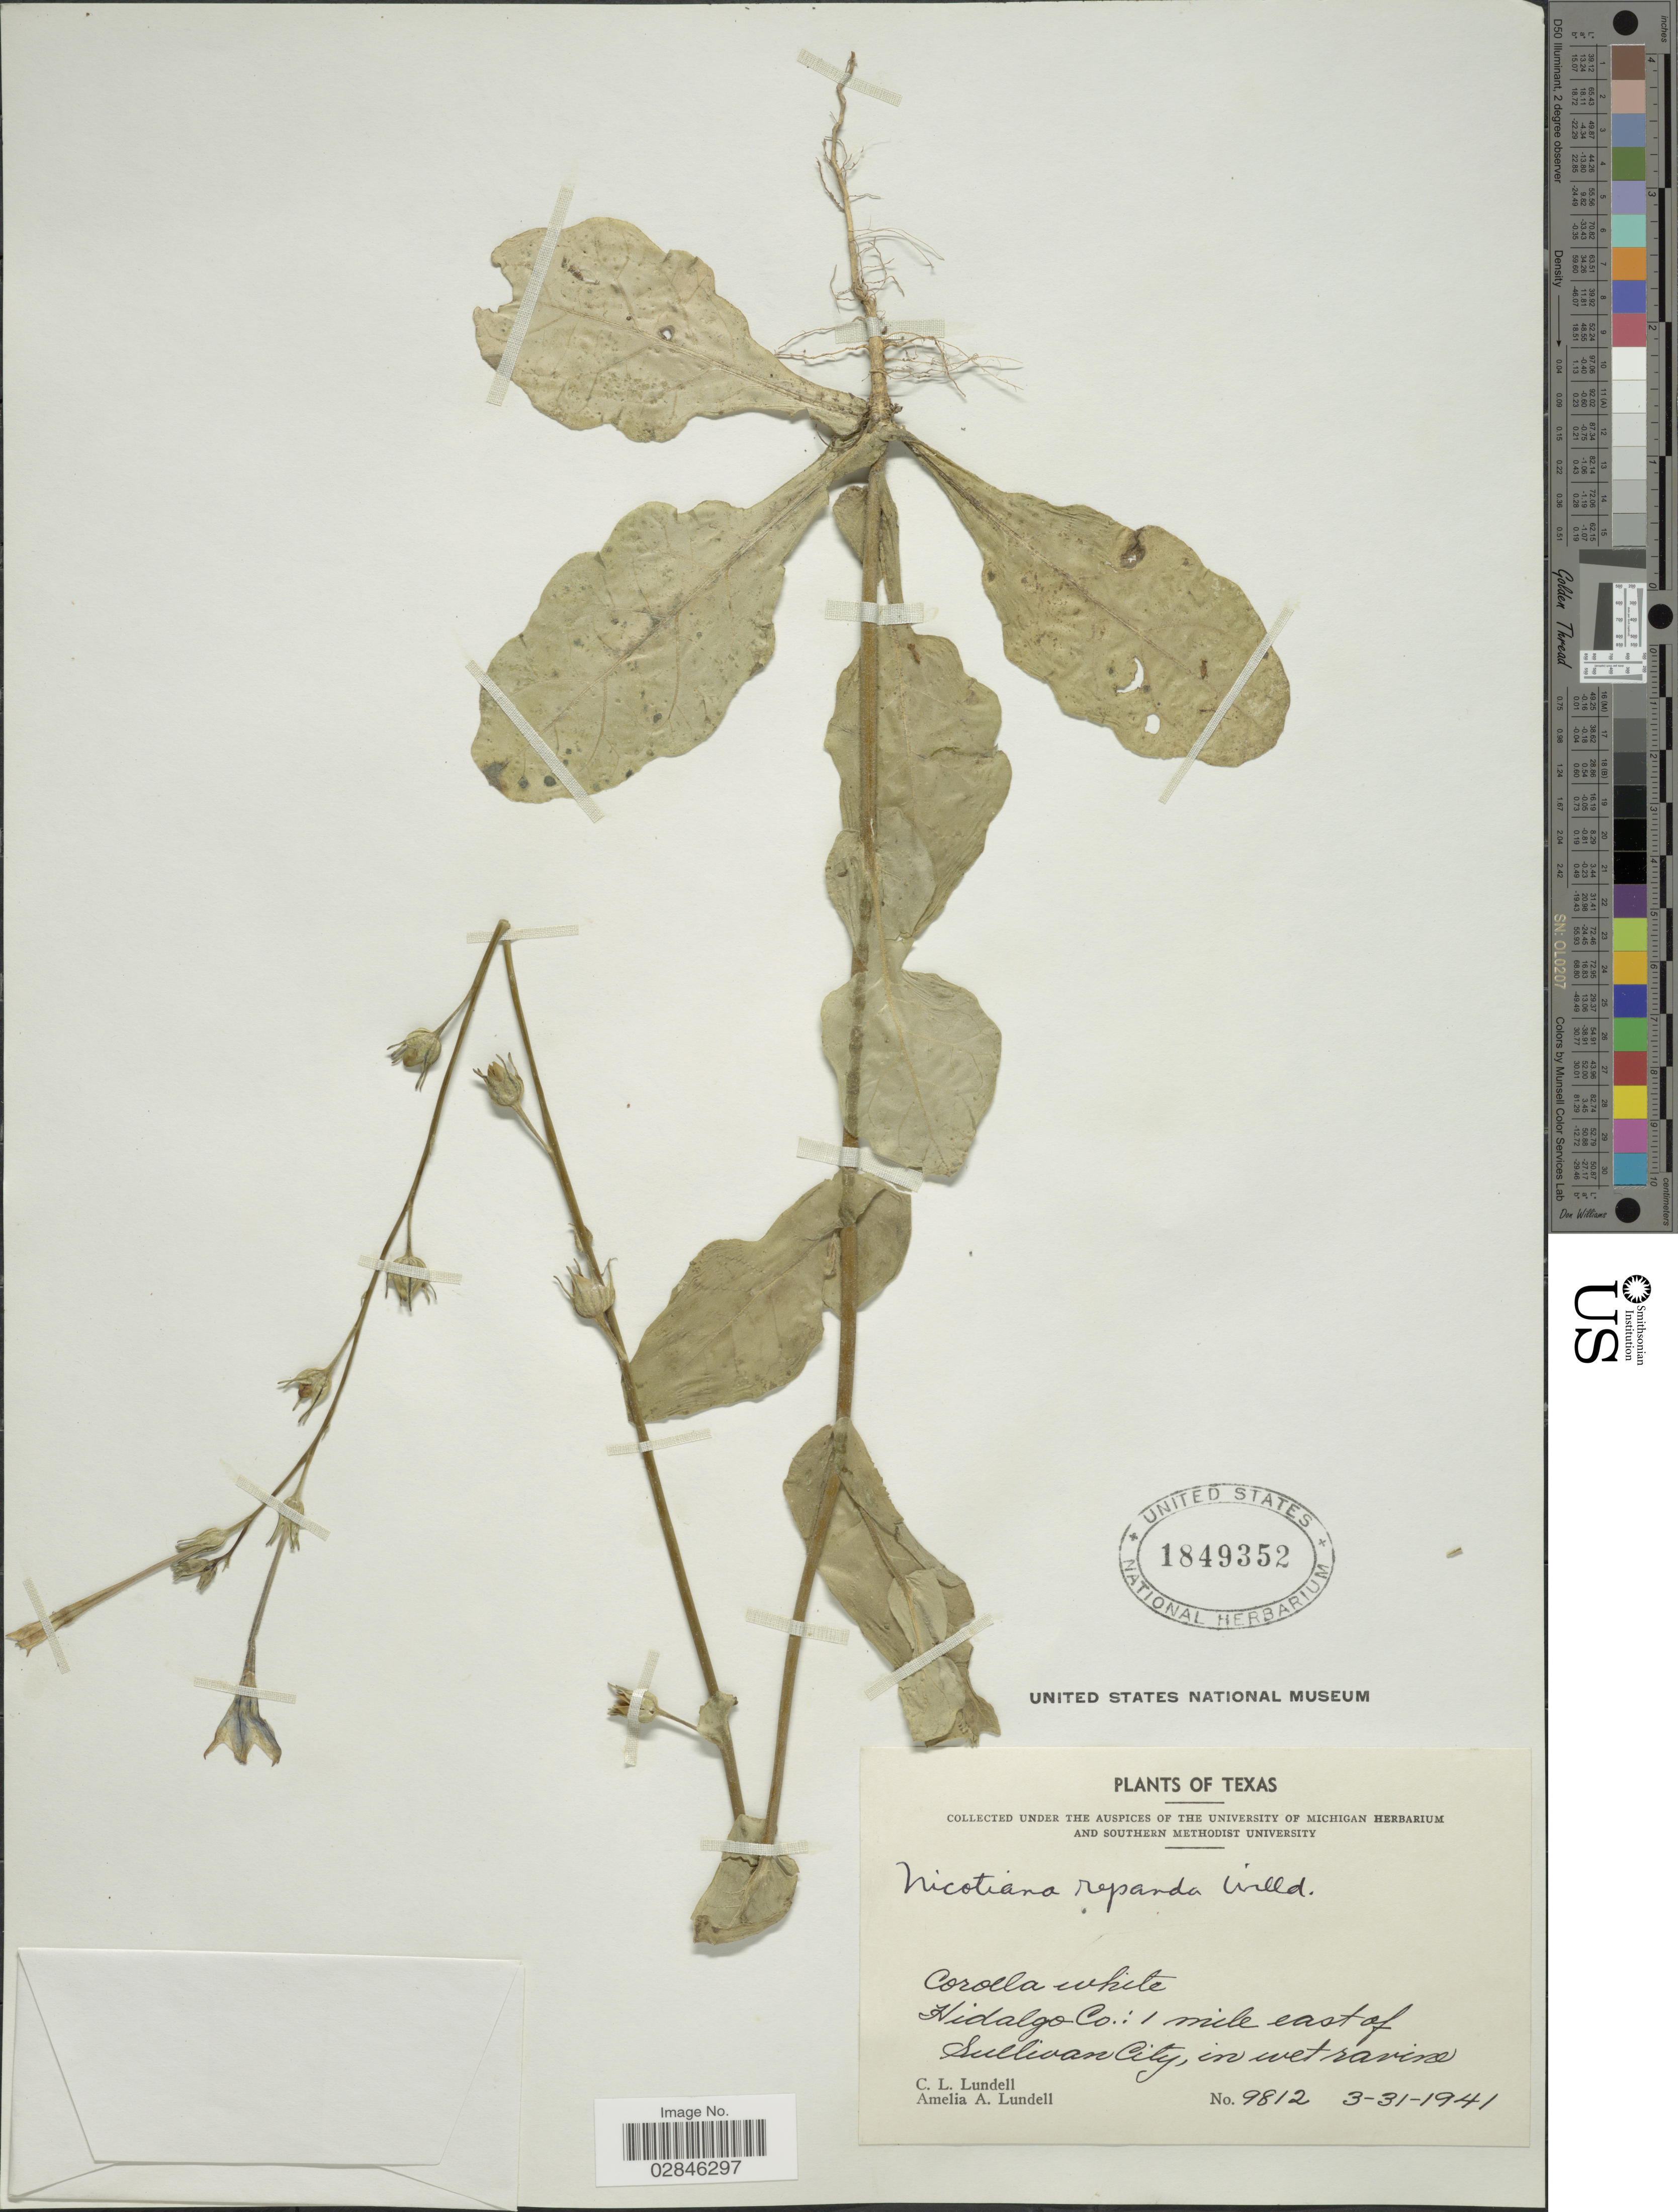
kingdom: Plantae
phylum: Tracheophyta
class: Magnoliopsida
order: Solanales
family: Solanaceae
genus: Nicotiana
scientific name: Nicotiana repanda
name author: Willd. ex Lehm.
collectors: C. L. Lundell & A. A. Lundell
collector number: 9812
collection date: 1941-03-31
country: United States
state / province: Texas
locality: Hidalgo Co.: 1 mile east of Sullivan City.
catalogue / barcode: US 1849352